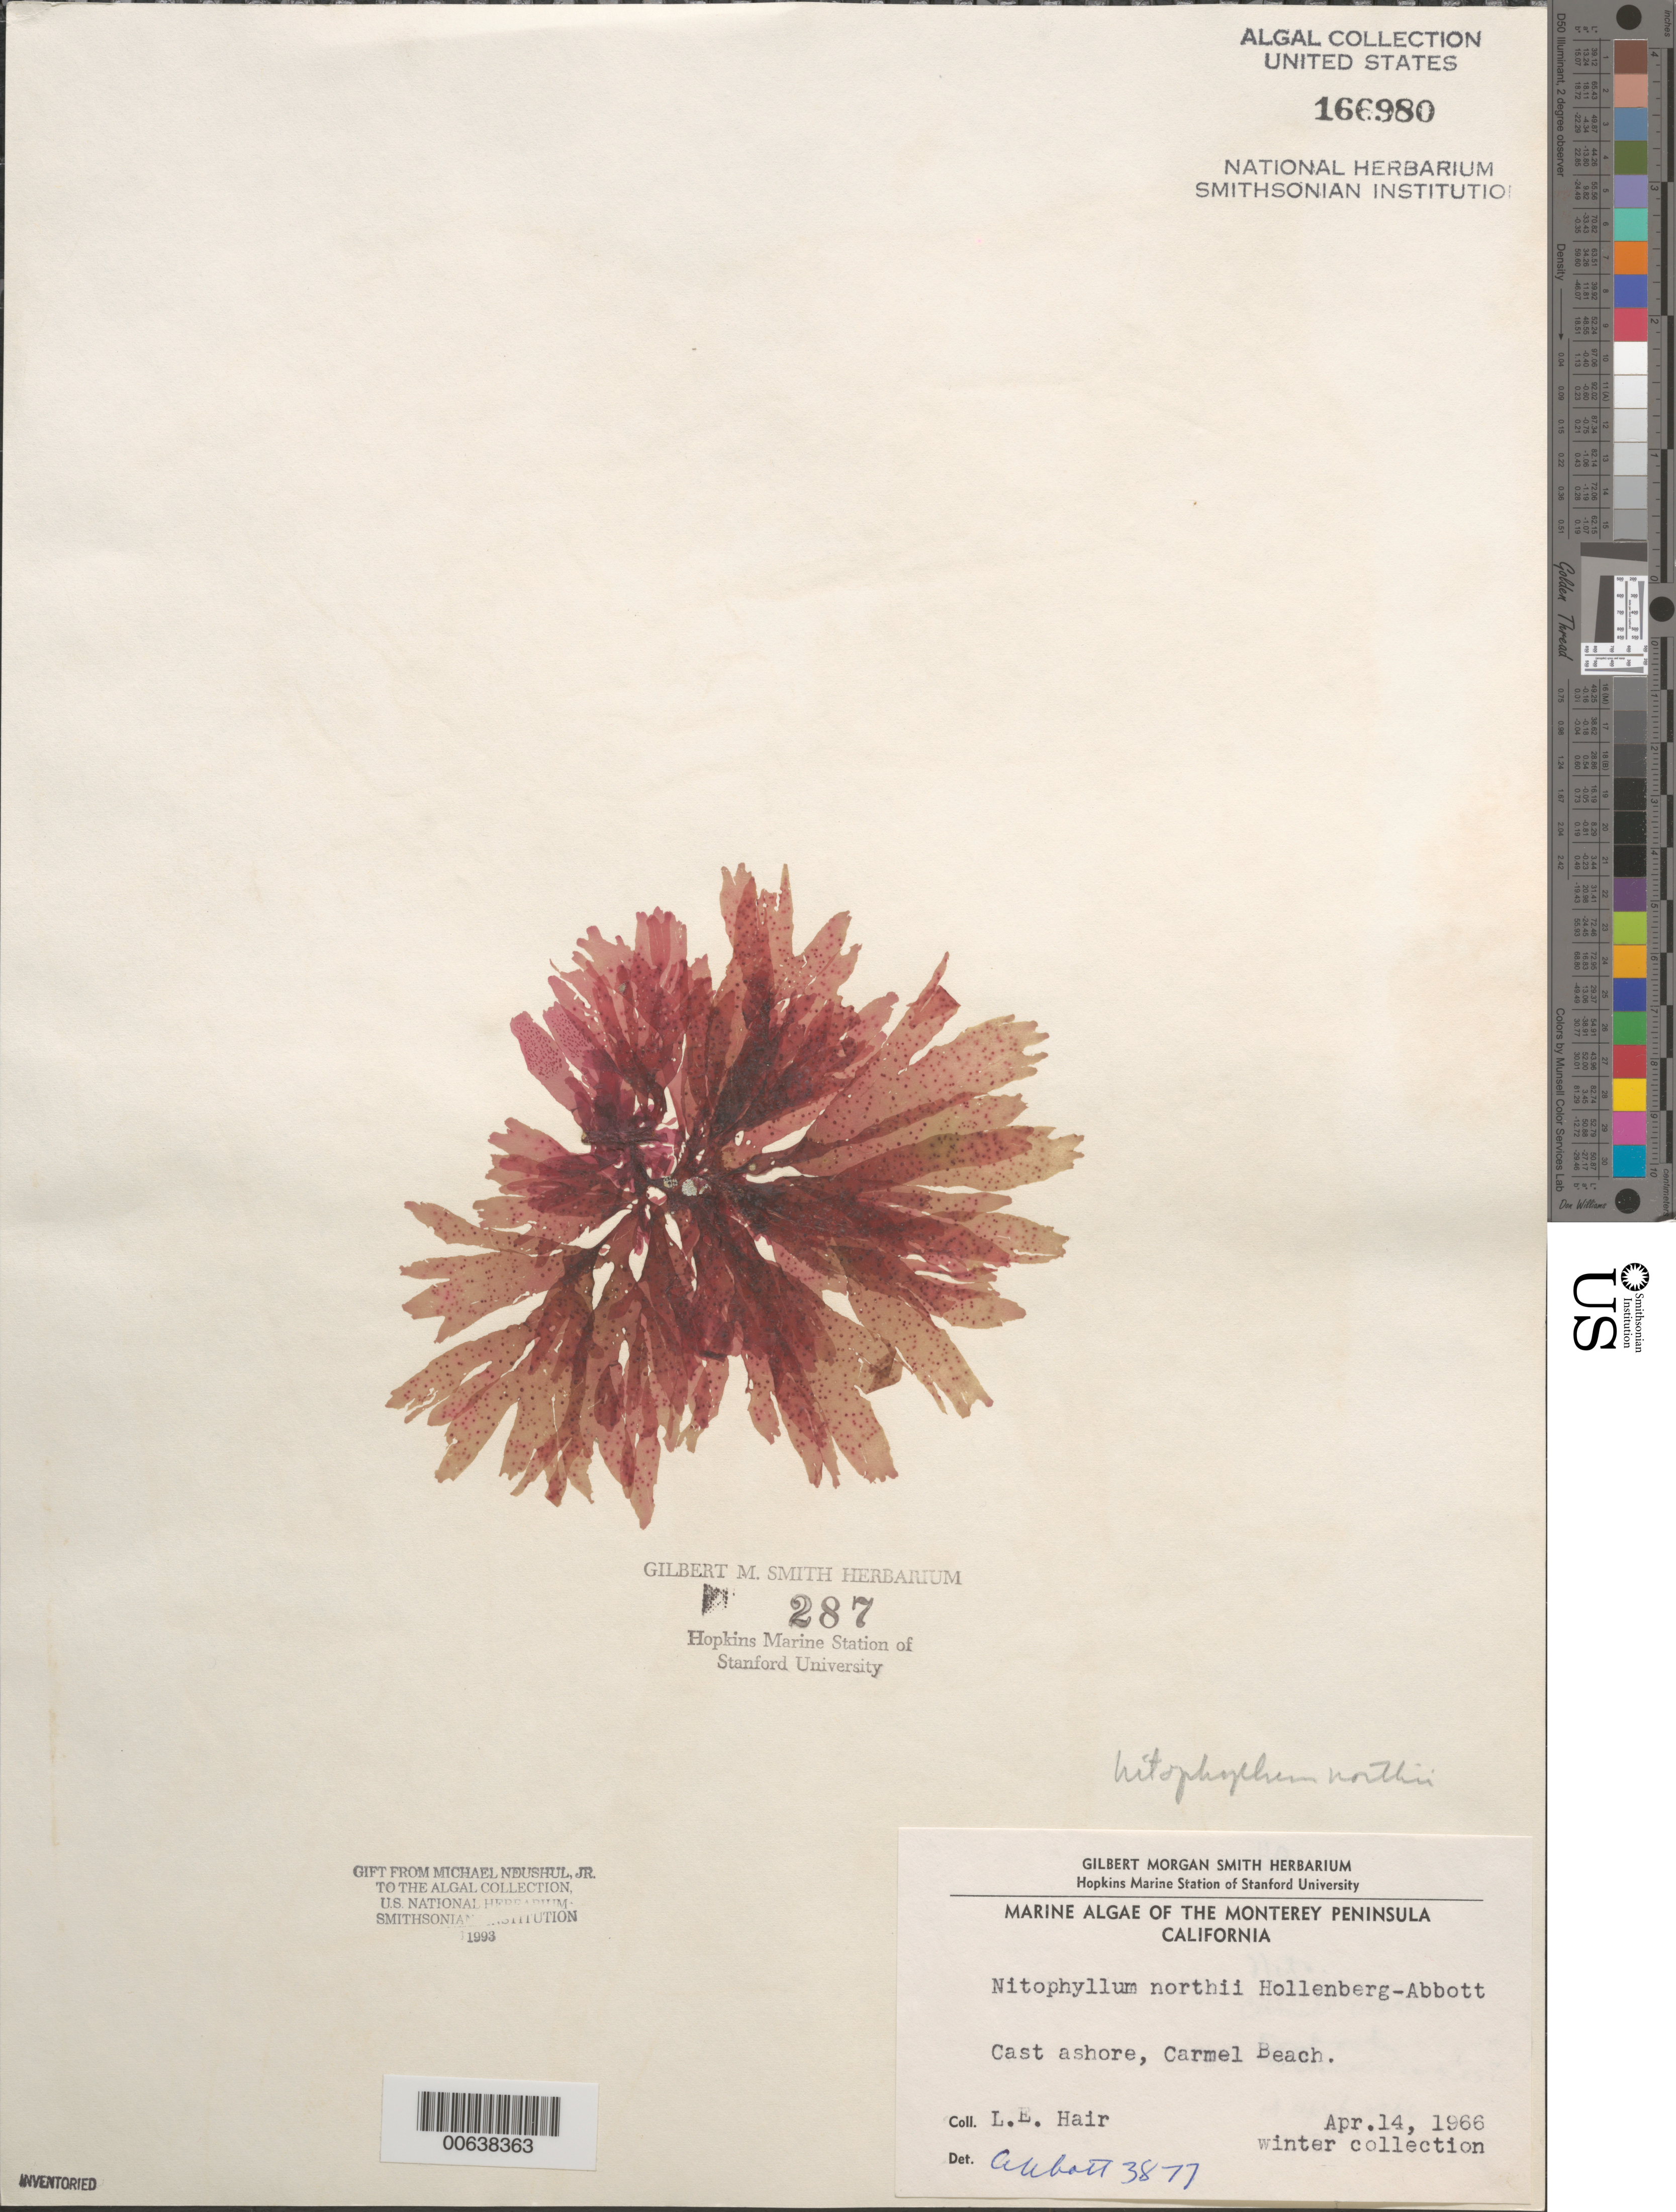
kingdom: Plantae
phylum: Rhodophyta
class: Florideophyceae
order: Ceramiales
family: Delesseriaceae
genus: Nitophyllum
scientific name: Nitophyllum northii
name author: Hollenb. & I.A. Abbott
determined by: Abbott, Isabella A.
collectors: L. Hair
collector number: IAA 3877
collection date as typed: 14 Apr 1966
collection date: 1966-04-14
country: United States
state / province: California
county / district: Monterey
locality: Carmel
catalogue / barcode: US 166980